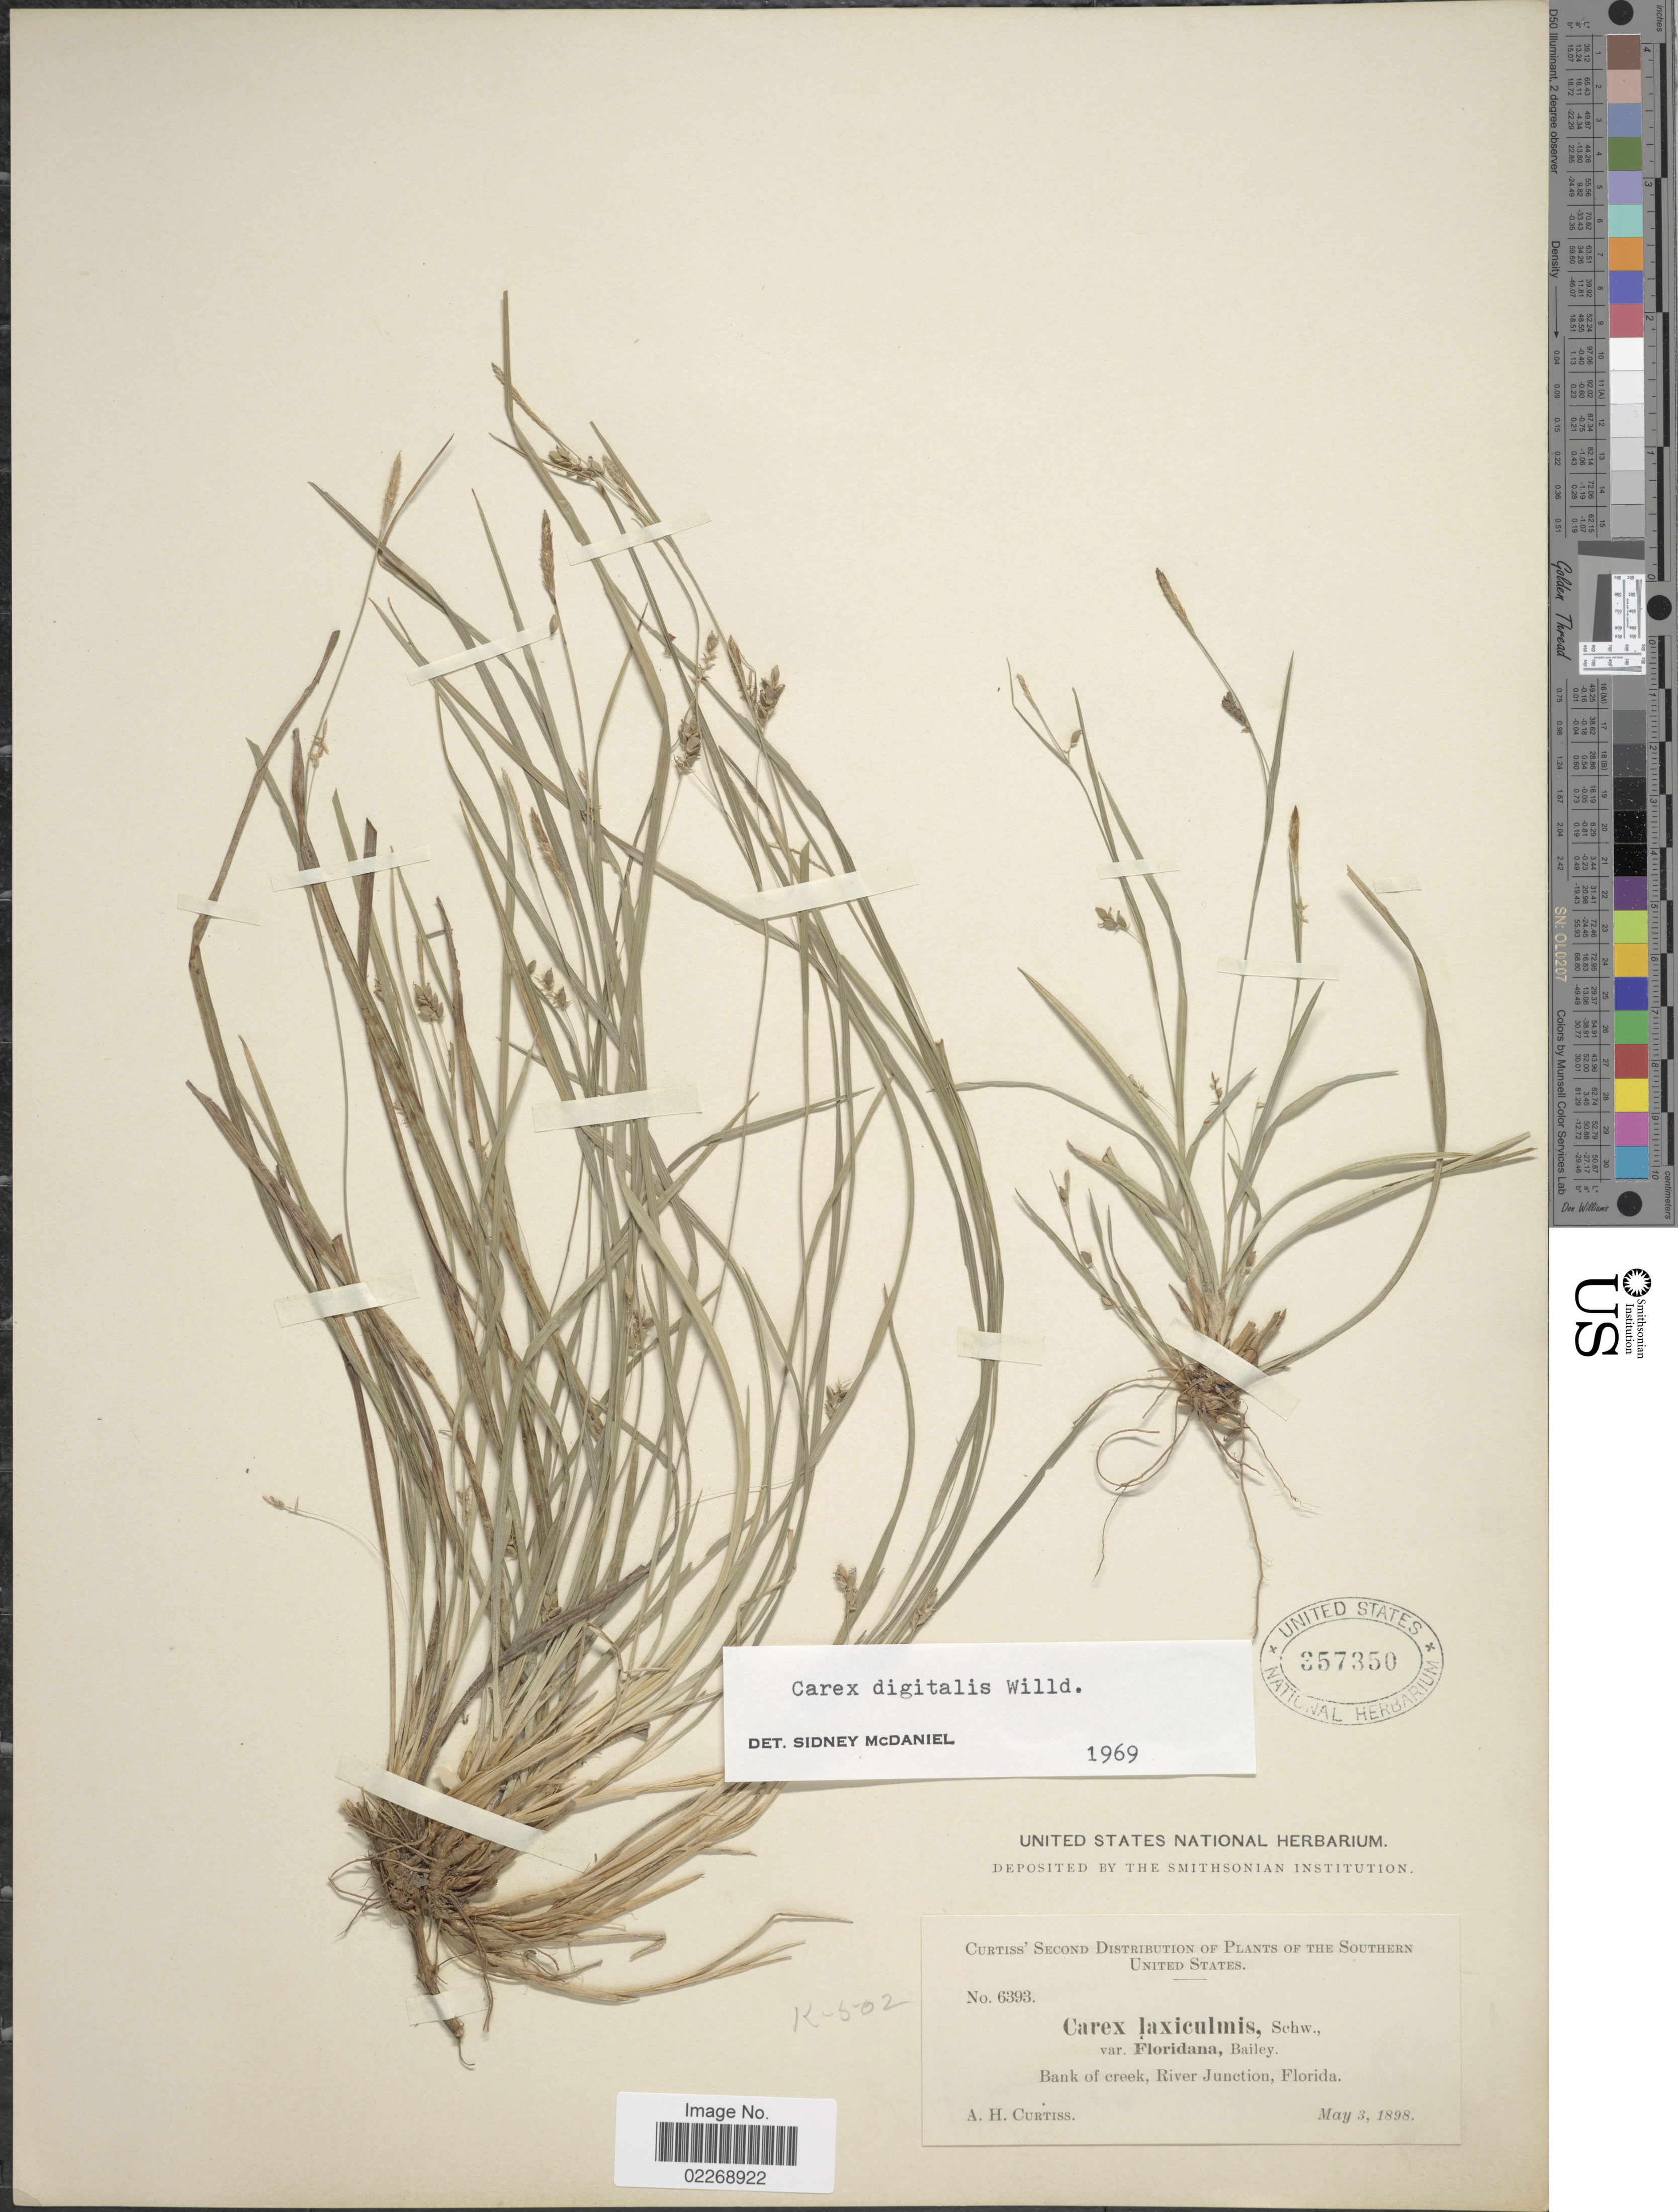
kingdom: Plantae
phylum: Tracheophyta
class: Liliopsida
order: Poales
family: Cyperaceae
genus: Carex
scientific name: Carex digitalis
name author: Willd.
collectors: A. H. Curtiss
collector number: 6393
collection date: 1898-05-03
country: United States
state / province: Florida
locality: The Southern United States, Bank of creek, River Junction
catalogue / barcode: US 357350